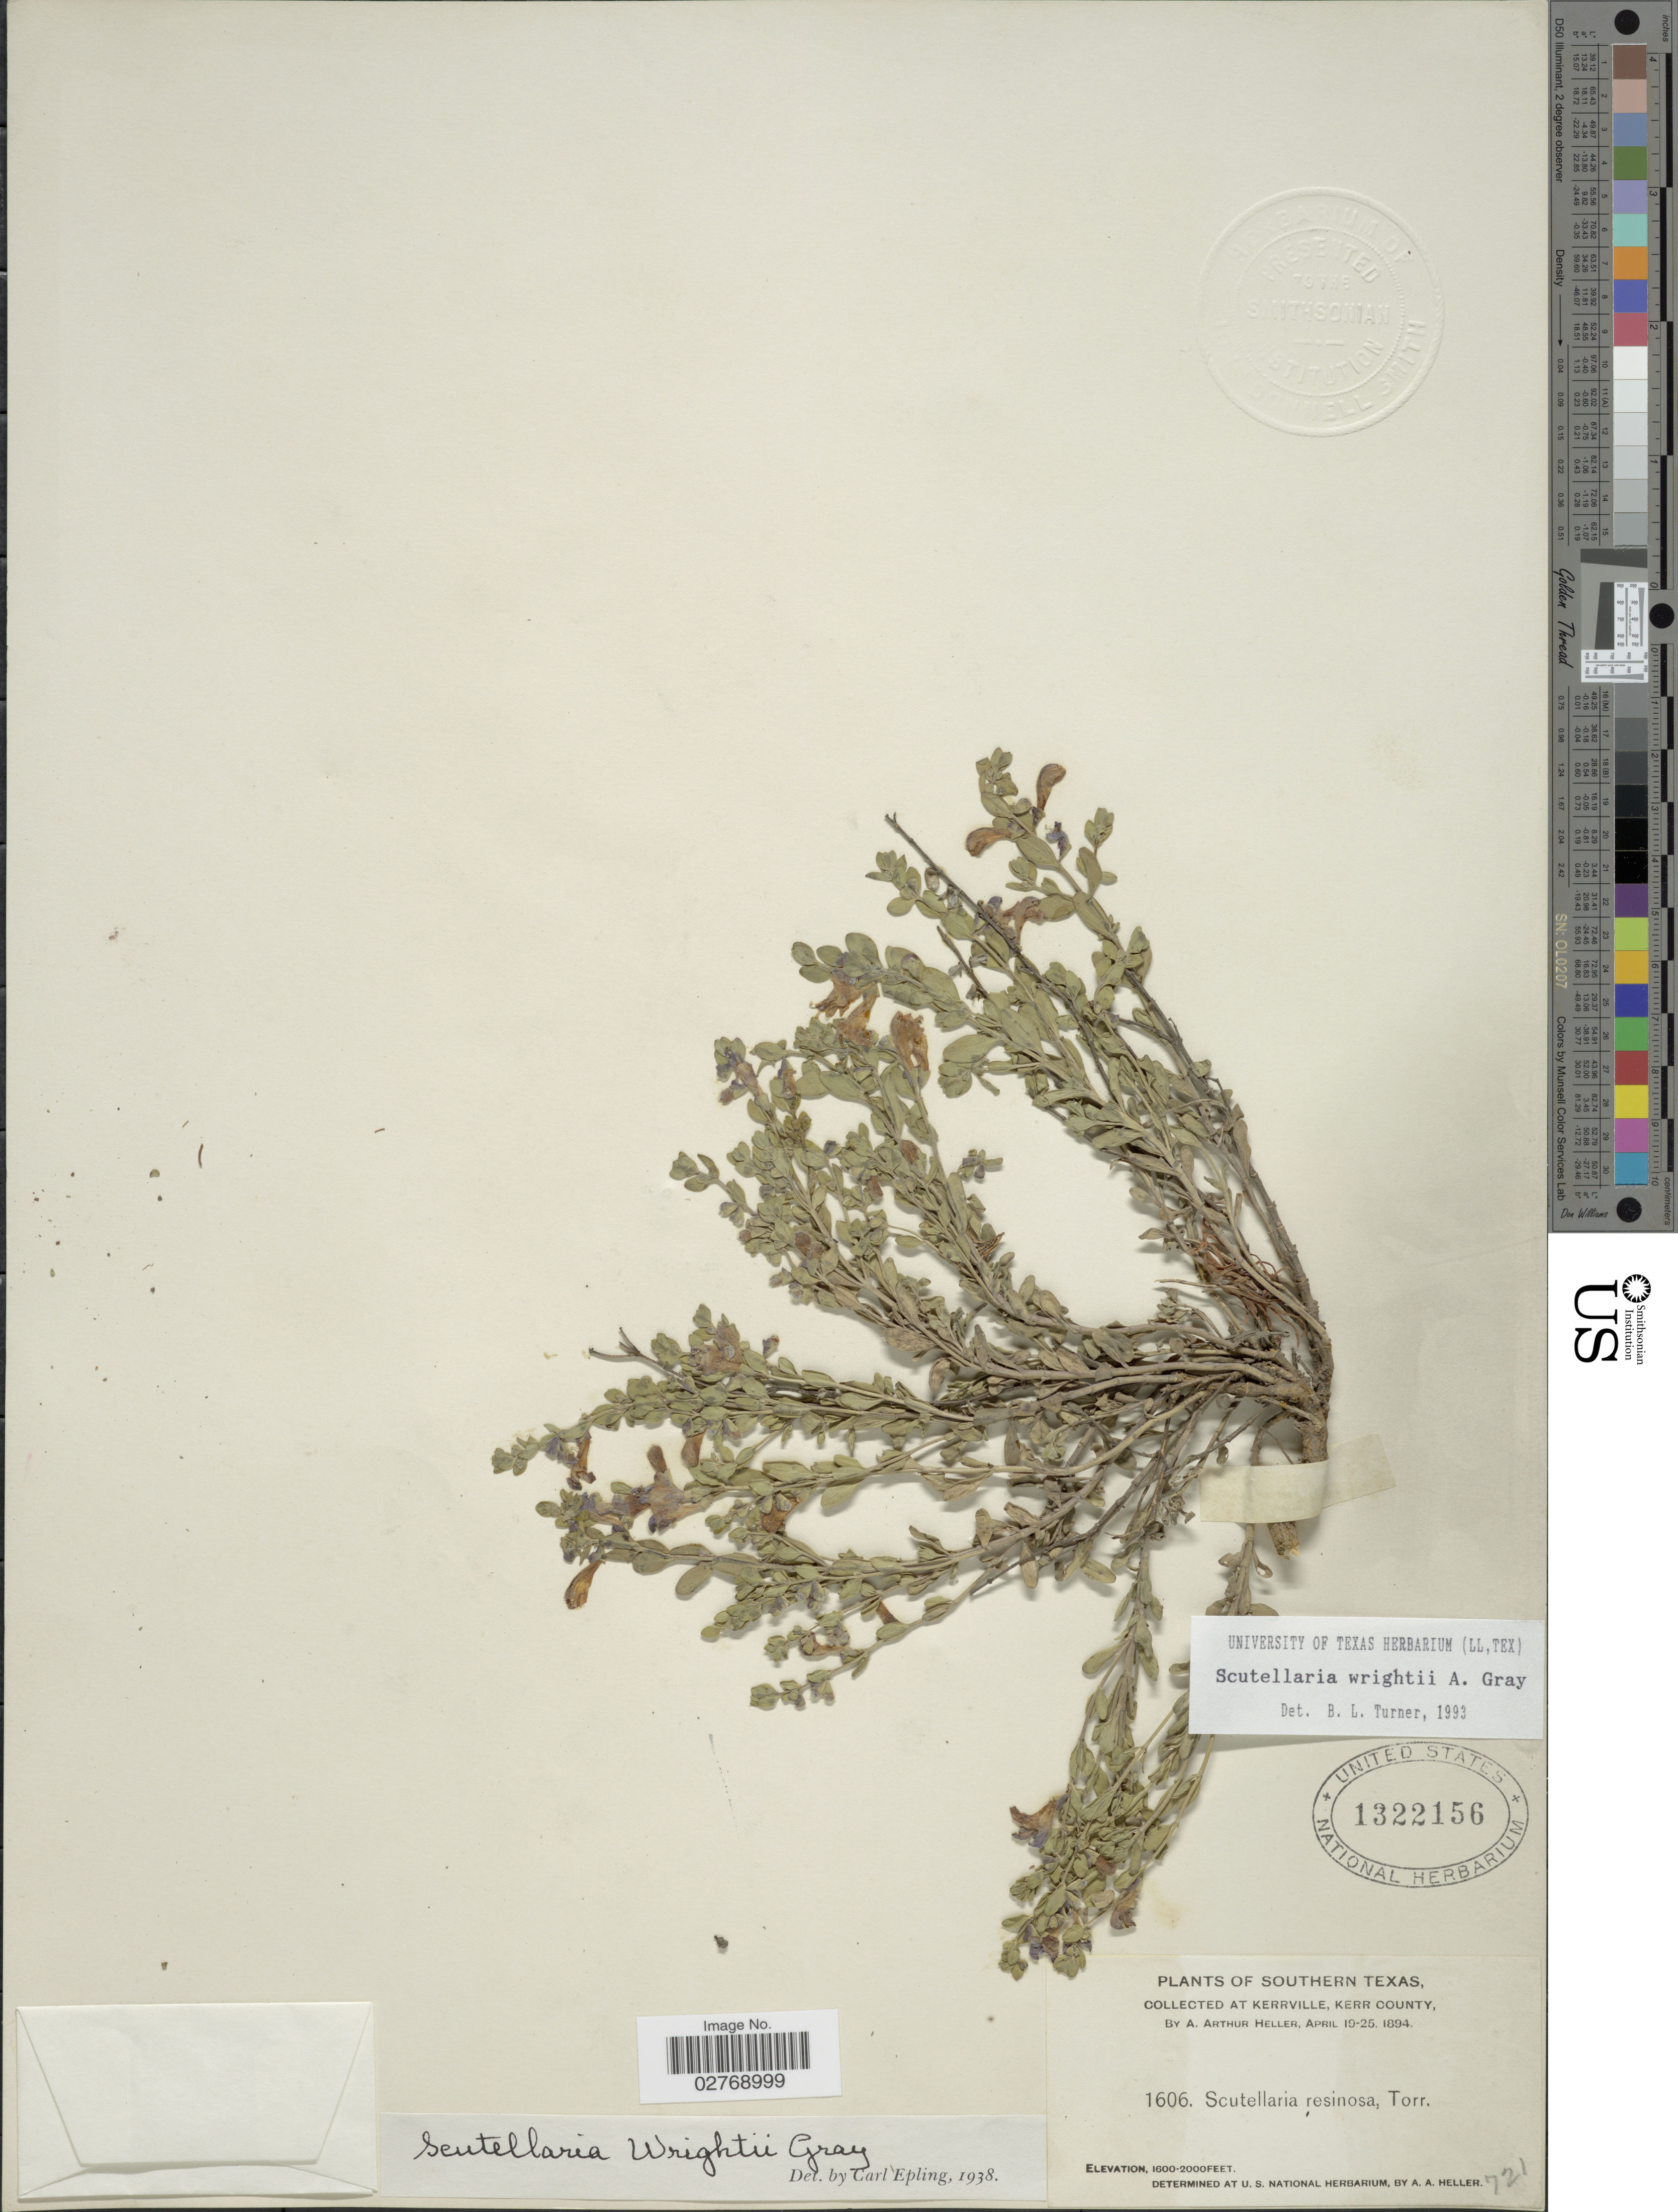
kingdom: Plantae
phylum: Tracheophyta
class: Magnoliopsida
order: Lamiales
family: Lamiaceae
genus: Scutellaria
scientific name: Scutellaria wrightii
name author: A. Gray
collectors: A. A. Heller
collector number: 1606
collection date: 1894-04-19/1894-04-25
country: United States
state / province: Texas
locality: Southern Texas, Kerrville, Kerr County.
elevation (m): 488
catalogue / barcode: US 1322156